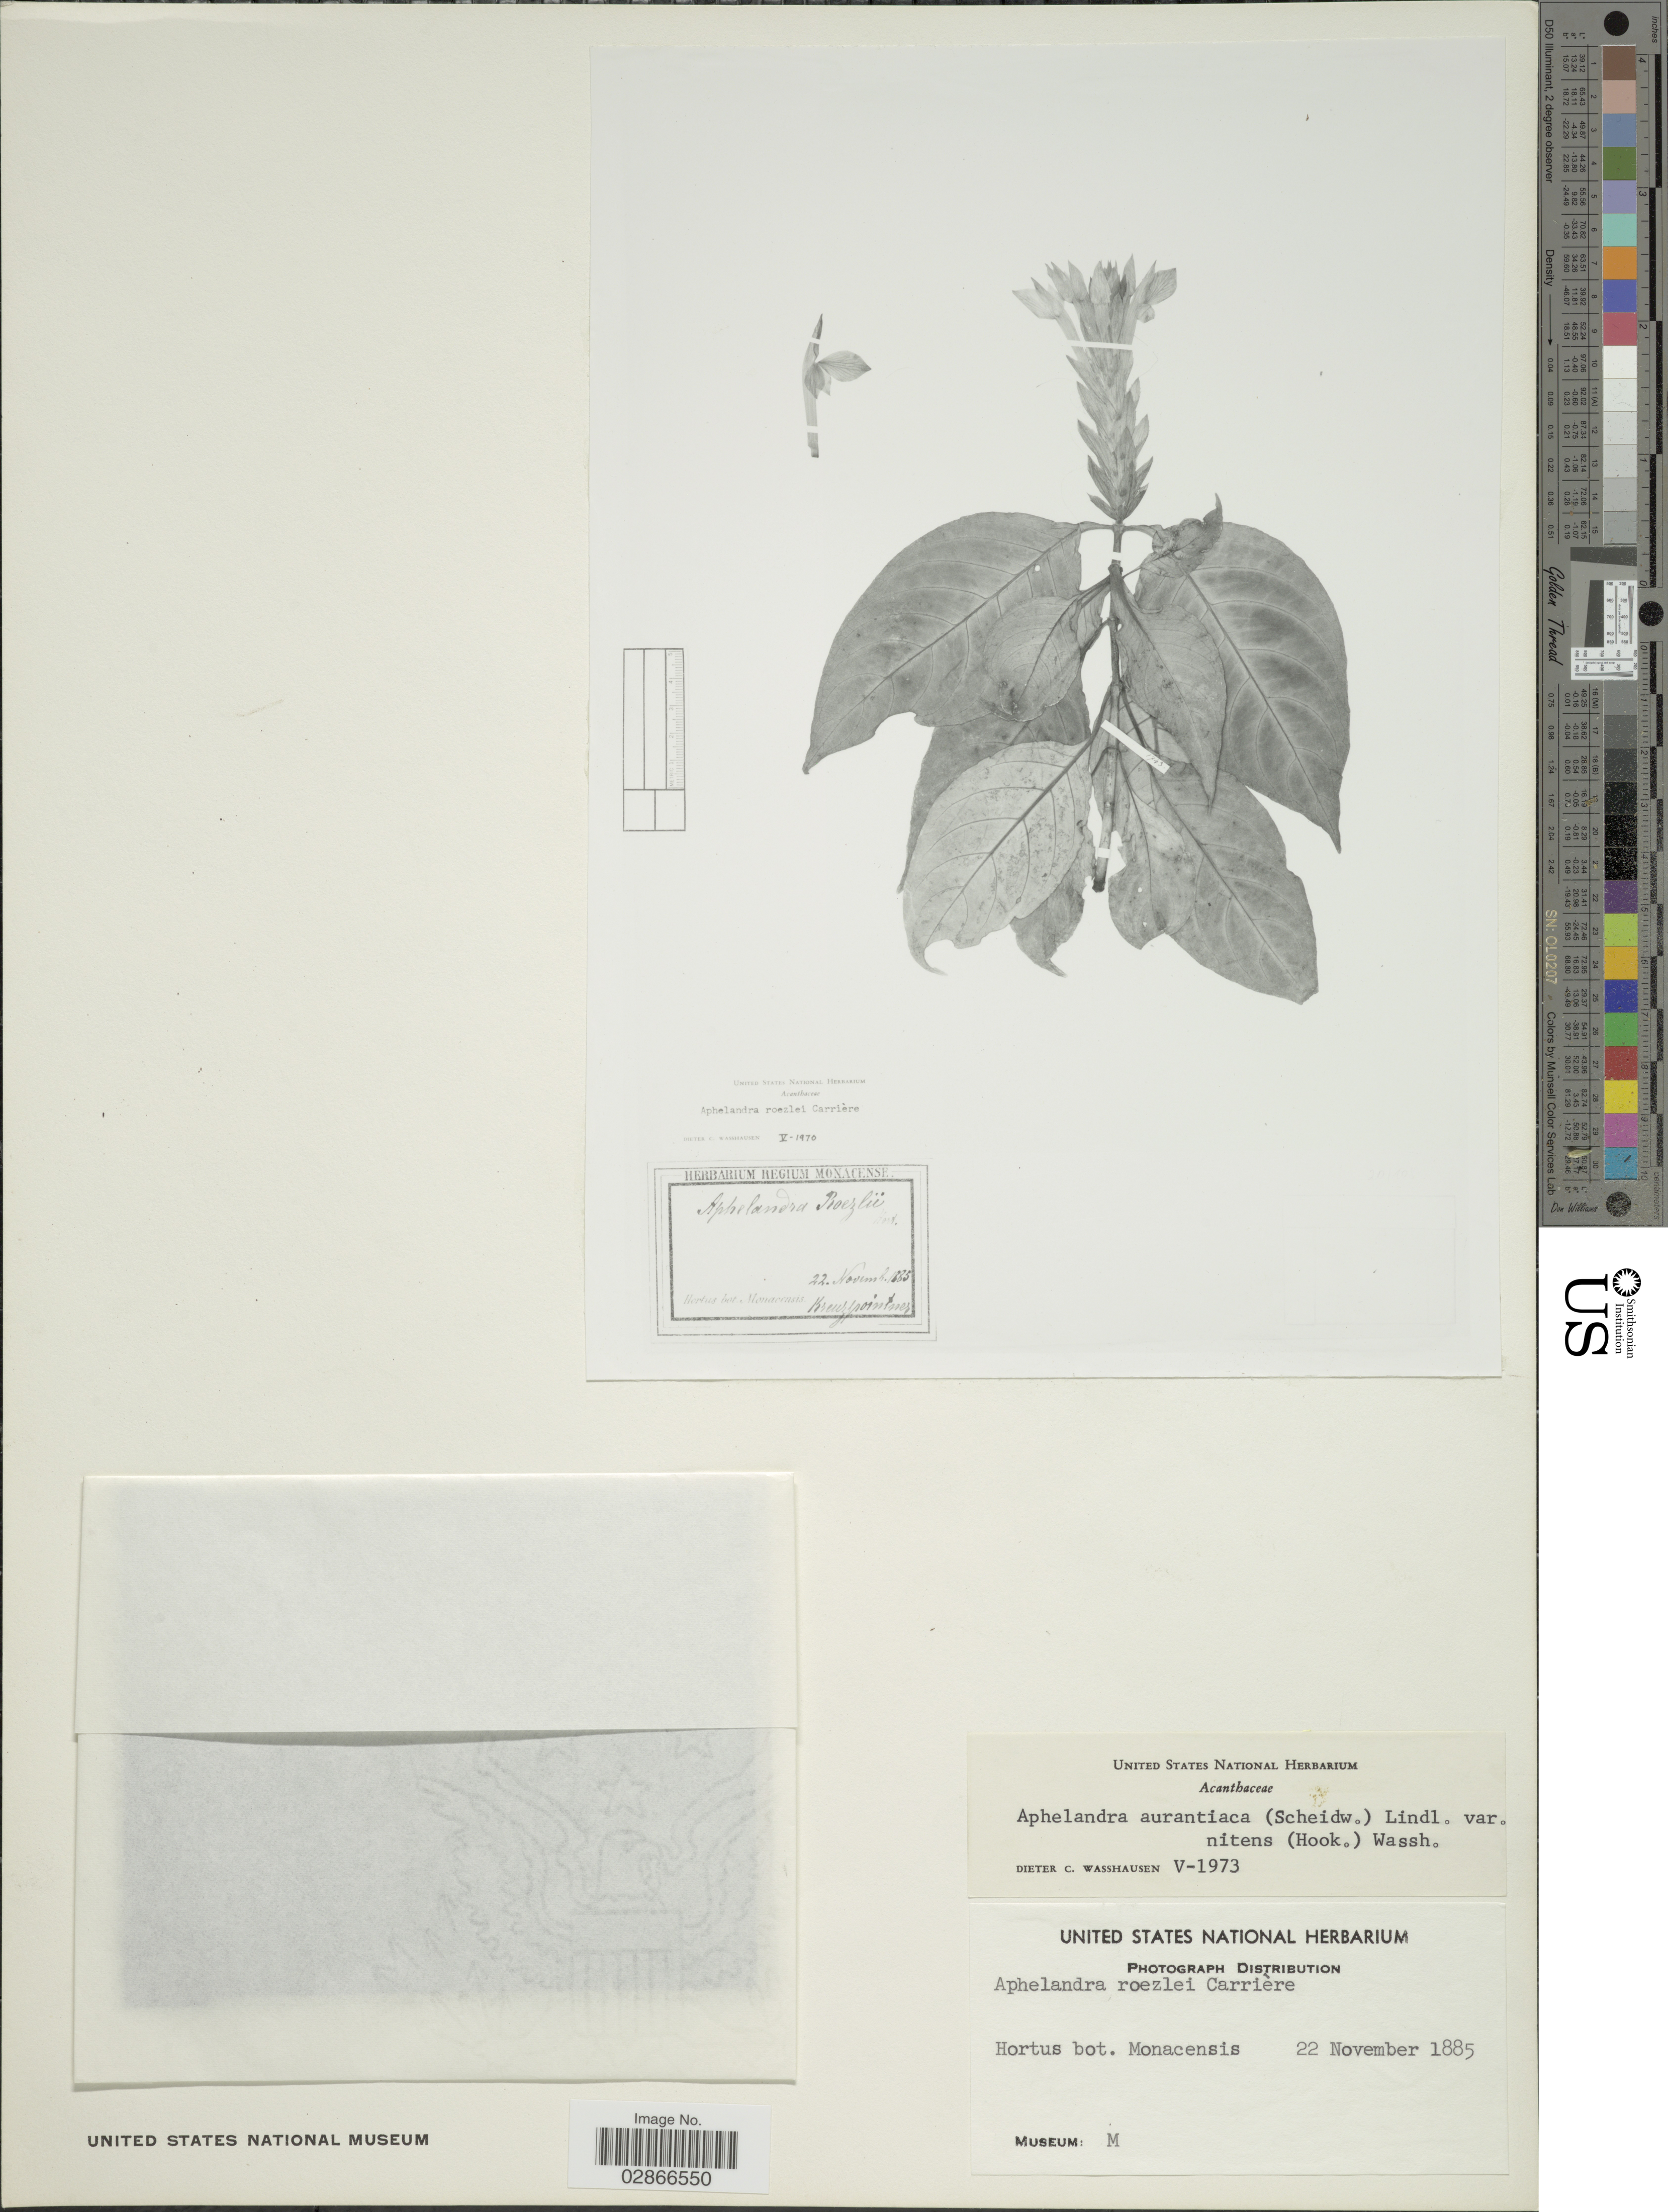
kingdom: Plantae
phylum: Tracheophyta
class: Magnoliopsida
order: Lamiales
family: Acanthaceae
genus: Aphelandra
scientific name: Aphelandra aurantiaca var. nitens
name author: (Hook.) Wassh.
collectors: Kreuzpointner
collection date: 1885-11-22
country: Germany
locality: Hortus bot. Monacensis.